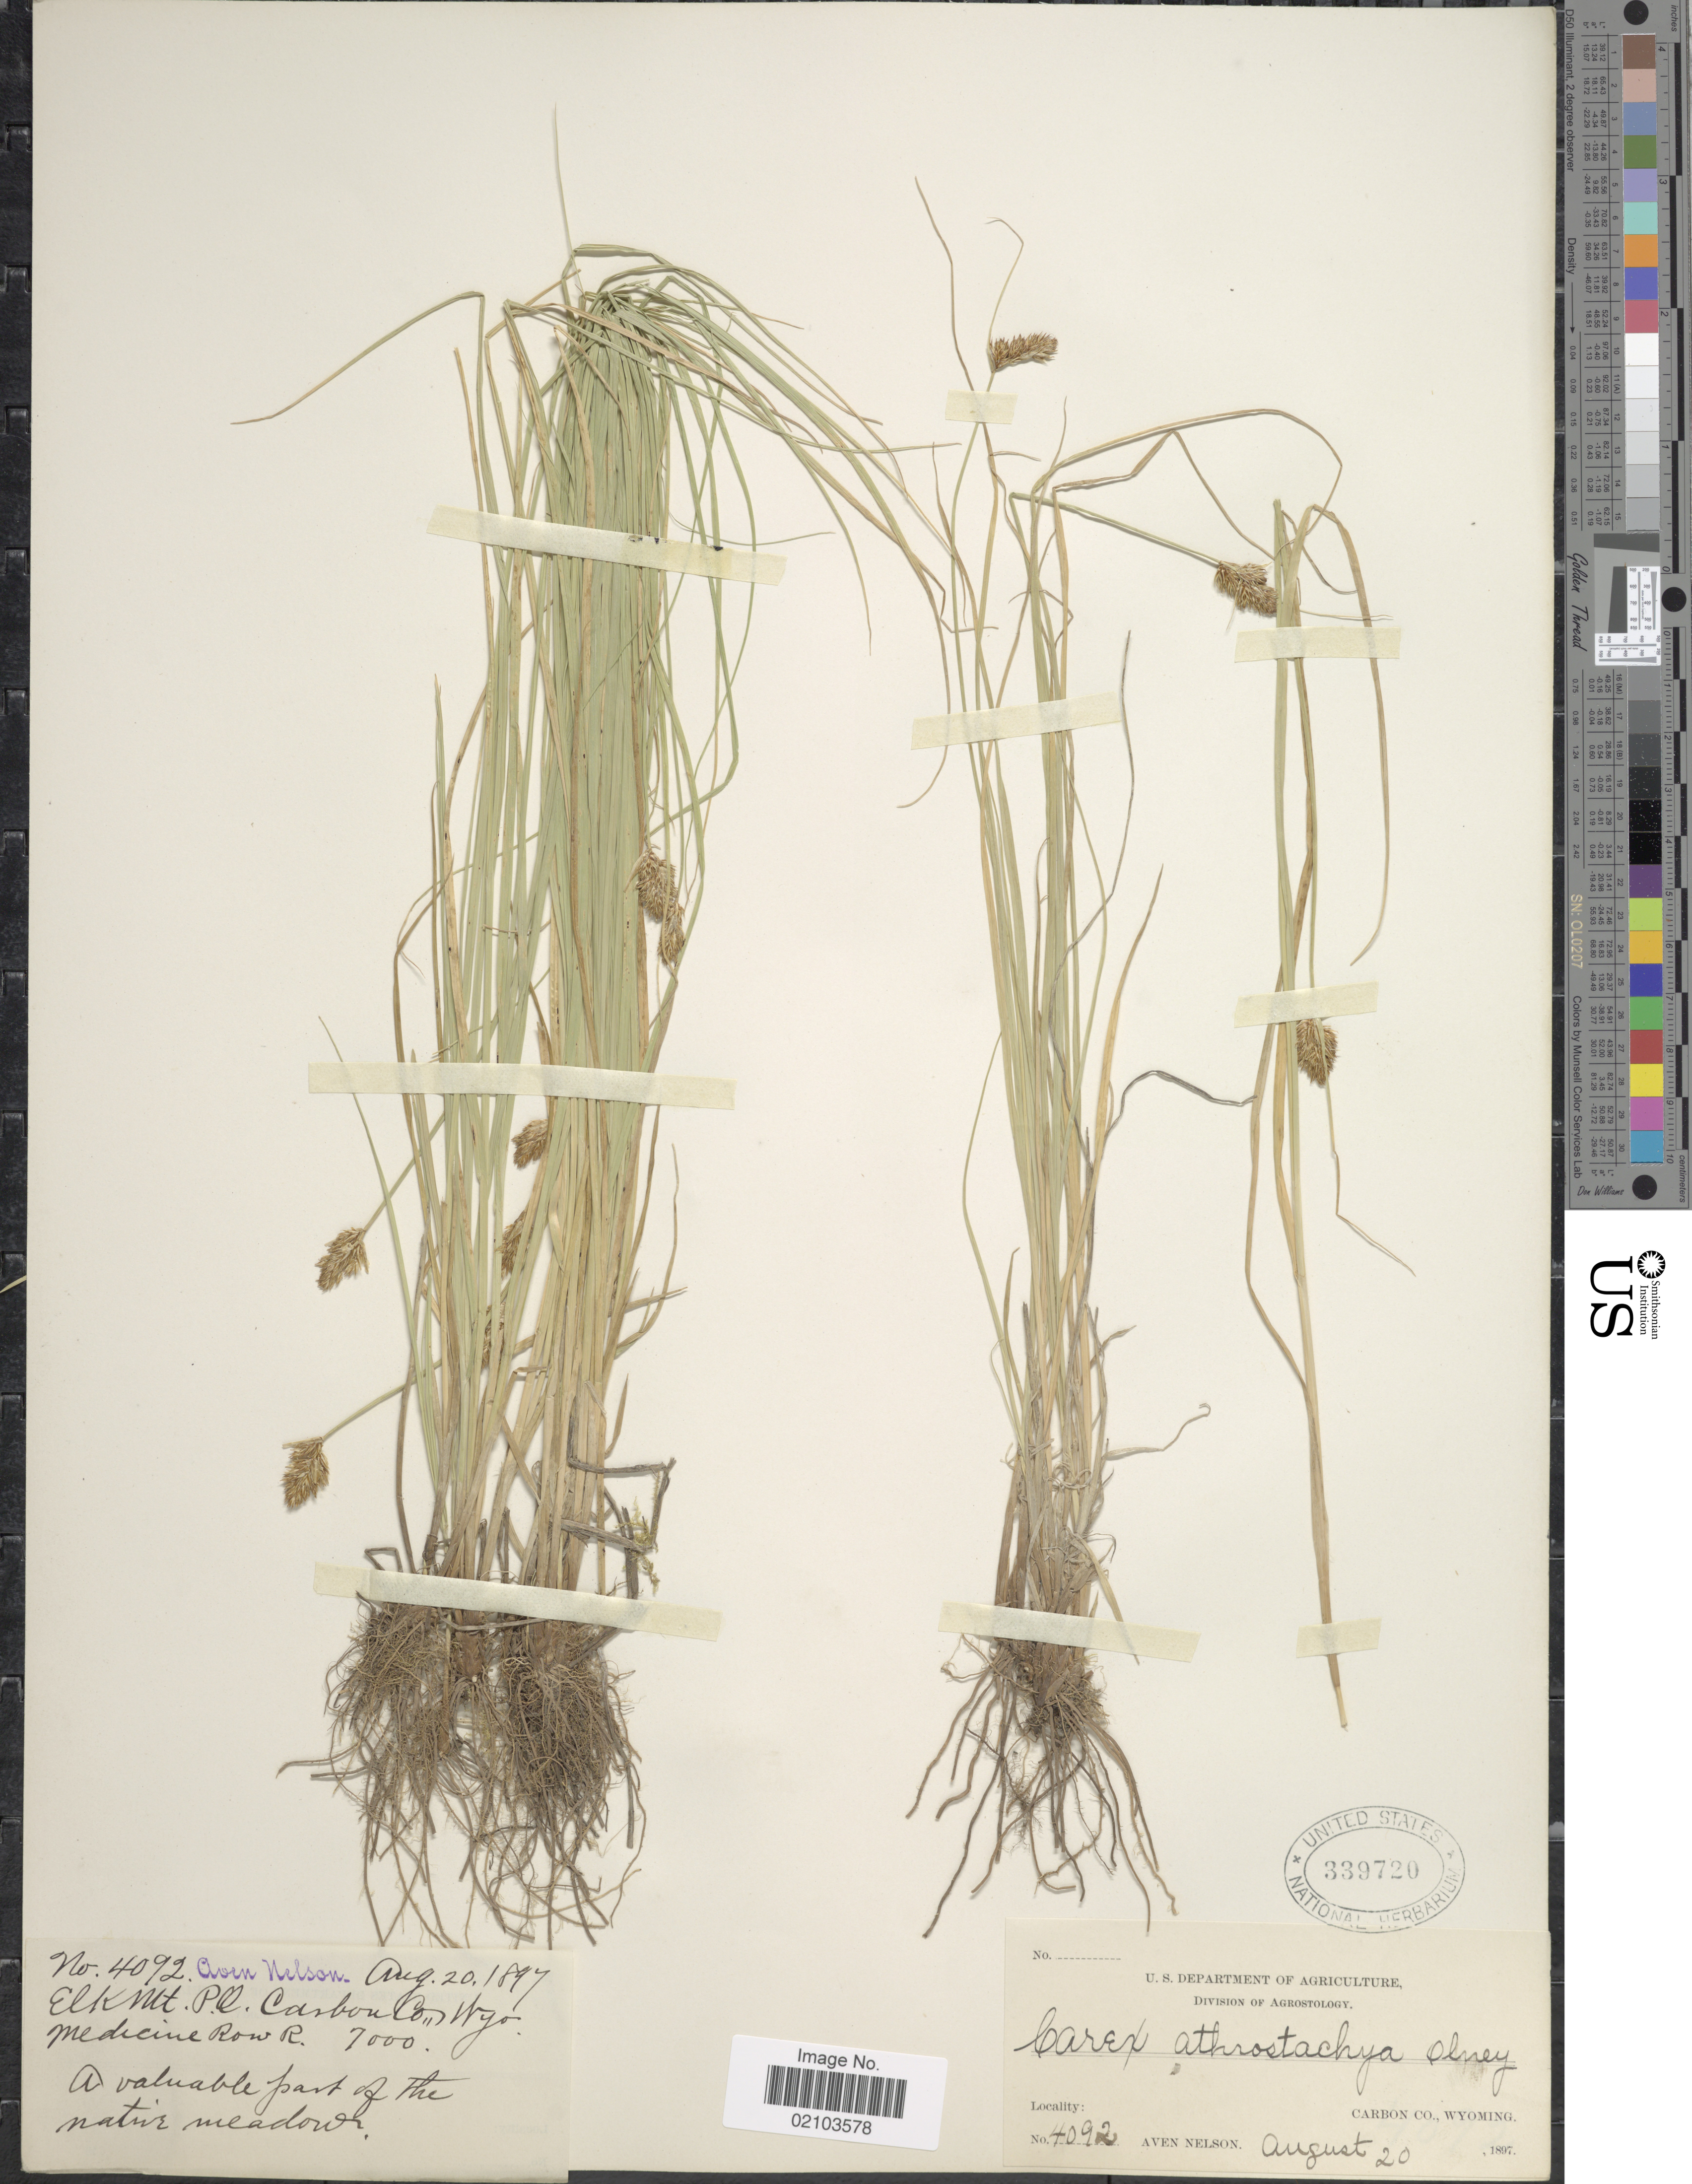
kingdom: Plantae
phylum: Tracheophyta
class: Liliopsida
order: Poales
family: Cyperaceae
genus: Carex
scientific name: Carex athrostachya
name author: Olney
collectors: A. Nelson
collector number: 4092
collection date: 1897-08-20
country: United States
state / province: Wyoming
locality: Elk Mt. Pll. Carbon Co. Medicine Row R.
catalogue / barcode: US 339720